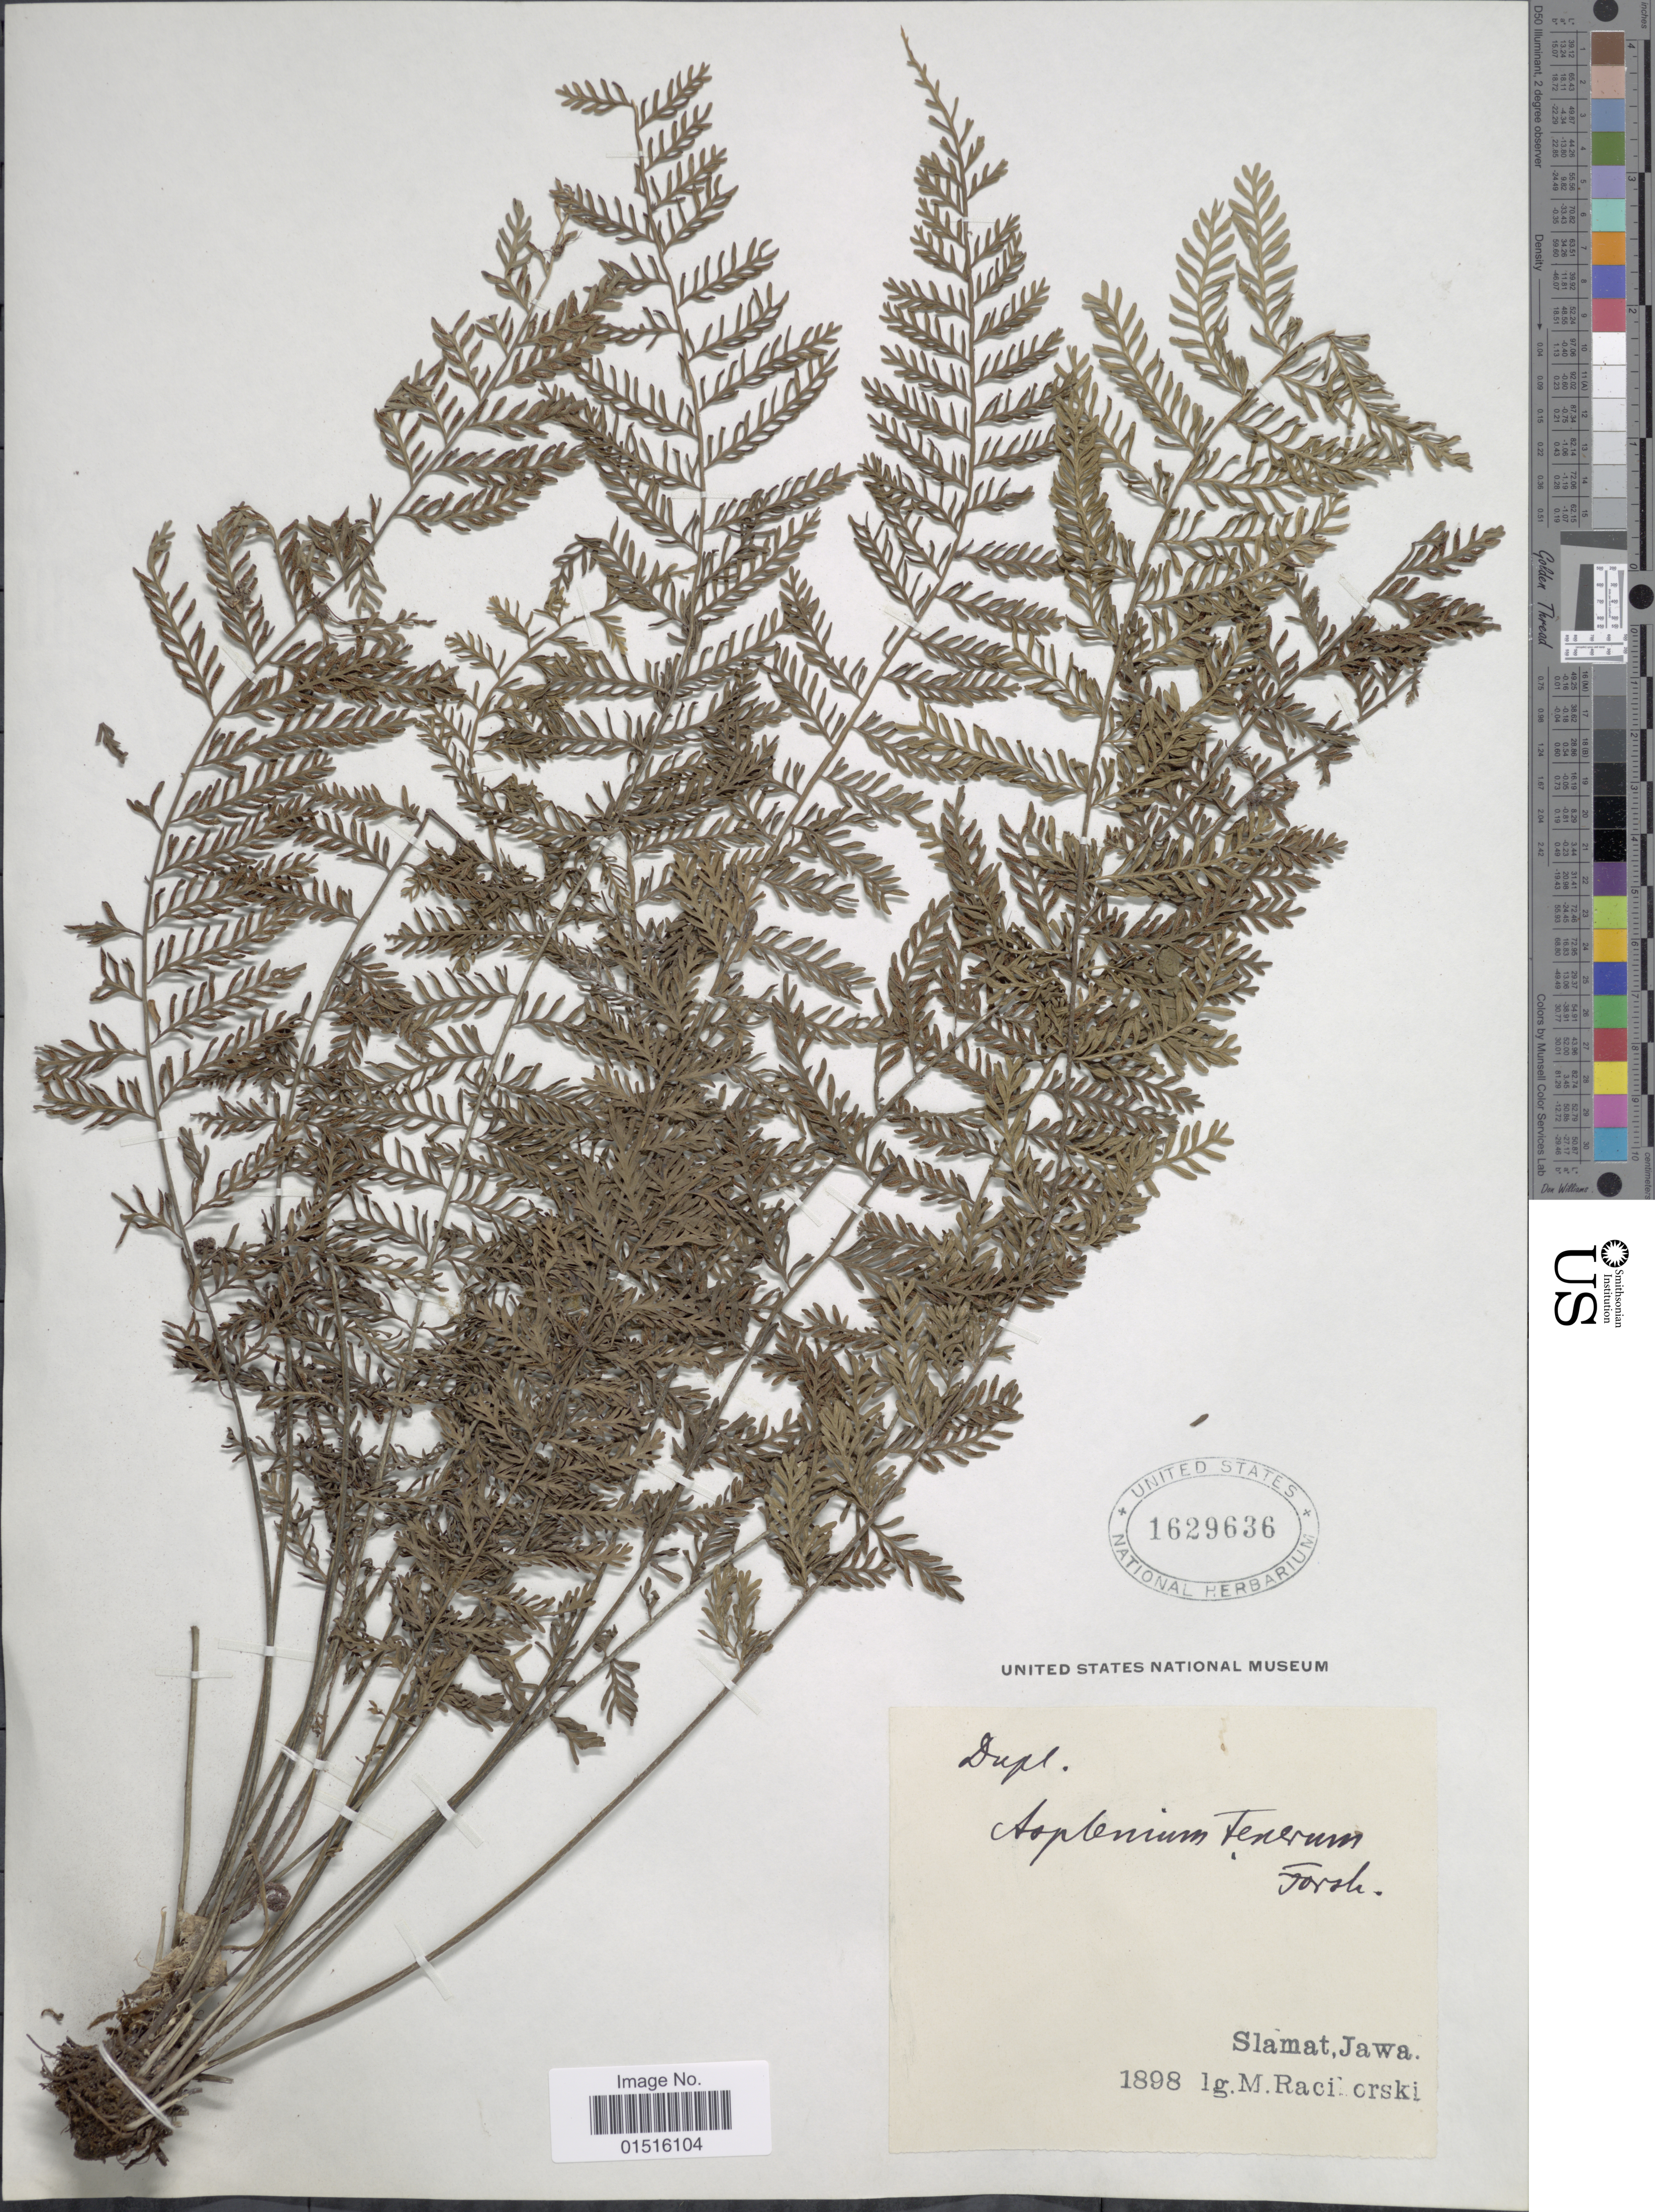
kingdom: Plantae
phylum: Tracheophyta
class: Polypodiopsida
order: Polypodiales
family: Aspleniaceae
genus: Asplenium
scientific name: Asplenium belangeri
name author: Bory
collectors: M. Raciborski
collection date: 1898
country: Indonesia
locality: Slamat, Jawa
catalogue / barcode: US 1629636